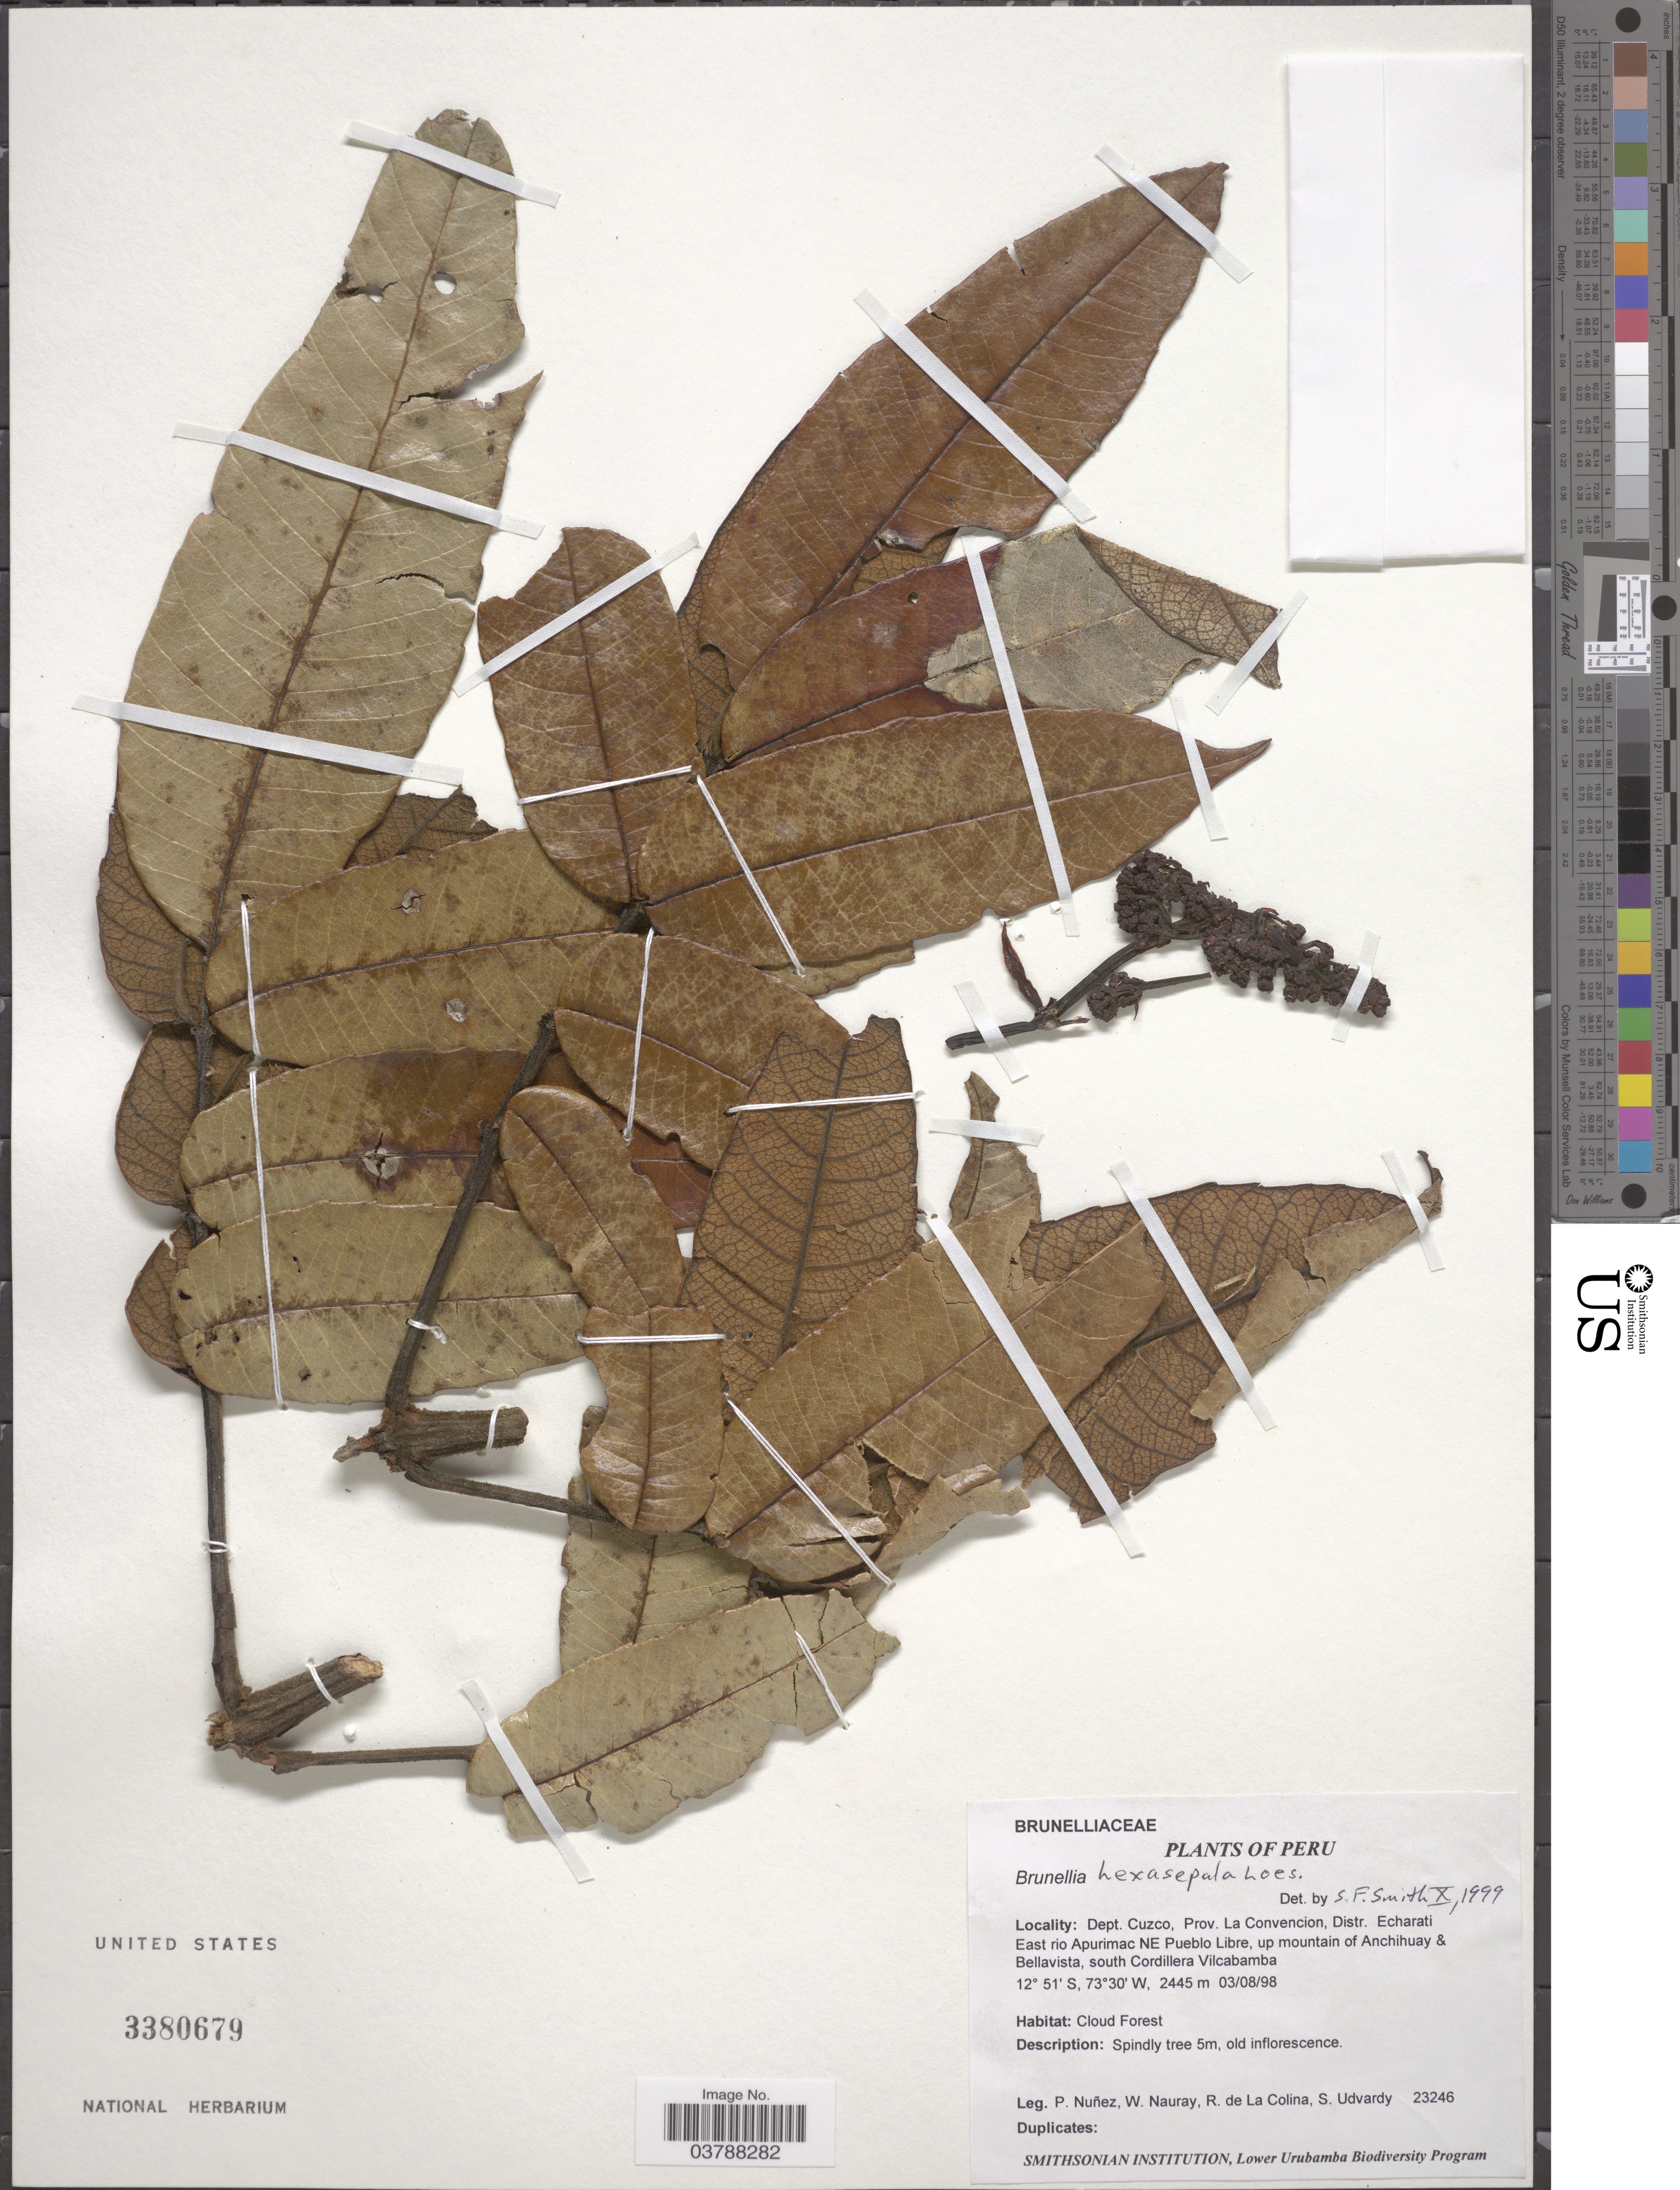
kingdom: Plantae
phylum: Tracheophyta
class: Magnoliopsida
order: Oxalidales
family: Brunelliaceae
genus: Brunellia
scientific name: Brunellia hexasepala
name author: Loes.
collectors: P. Nuñez V., W. Nauray, R. de La Colina & S. Udvardy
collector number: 23246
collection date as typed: Transcribed d/m/y: 3/8/98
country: Peru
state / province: Cusco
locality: Dept. Cuzco, Prov. La Convencion, dsitr. Echarati East rio Apurimac NE Pueblo Libre, up mountain of Anchihuay & Bellavista, south Cordillera Vilcabamba.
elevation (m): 2445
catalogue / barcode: US 3380679